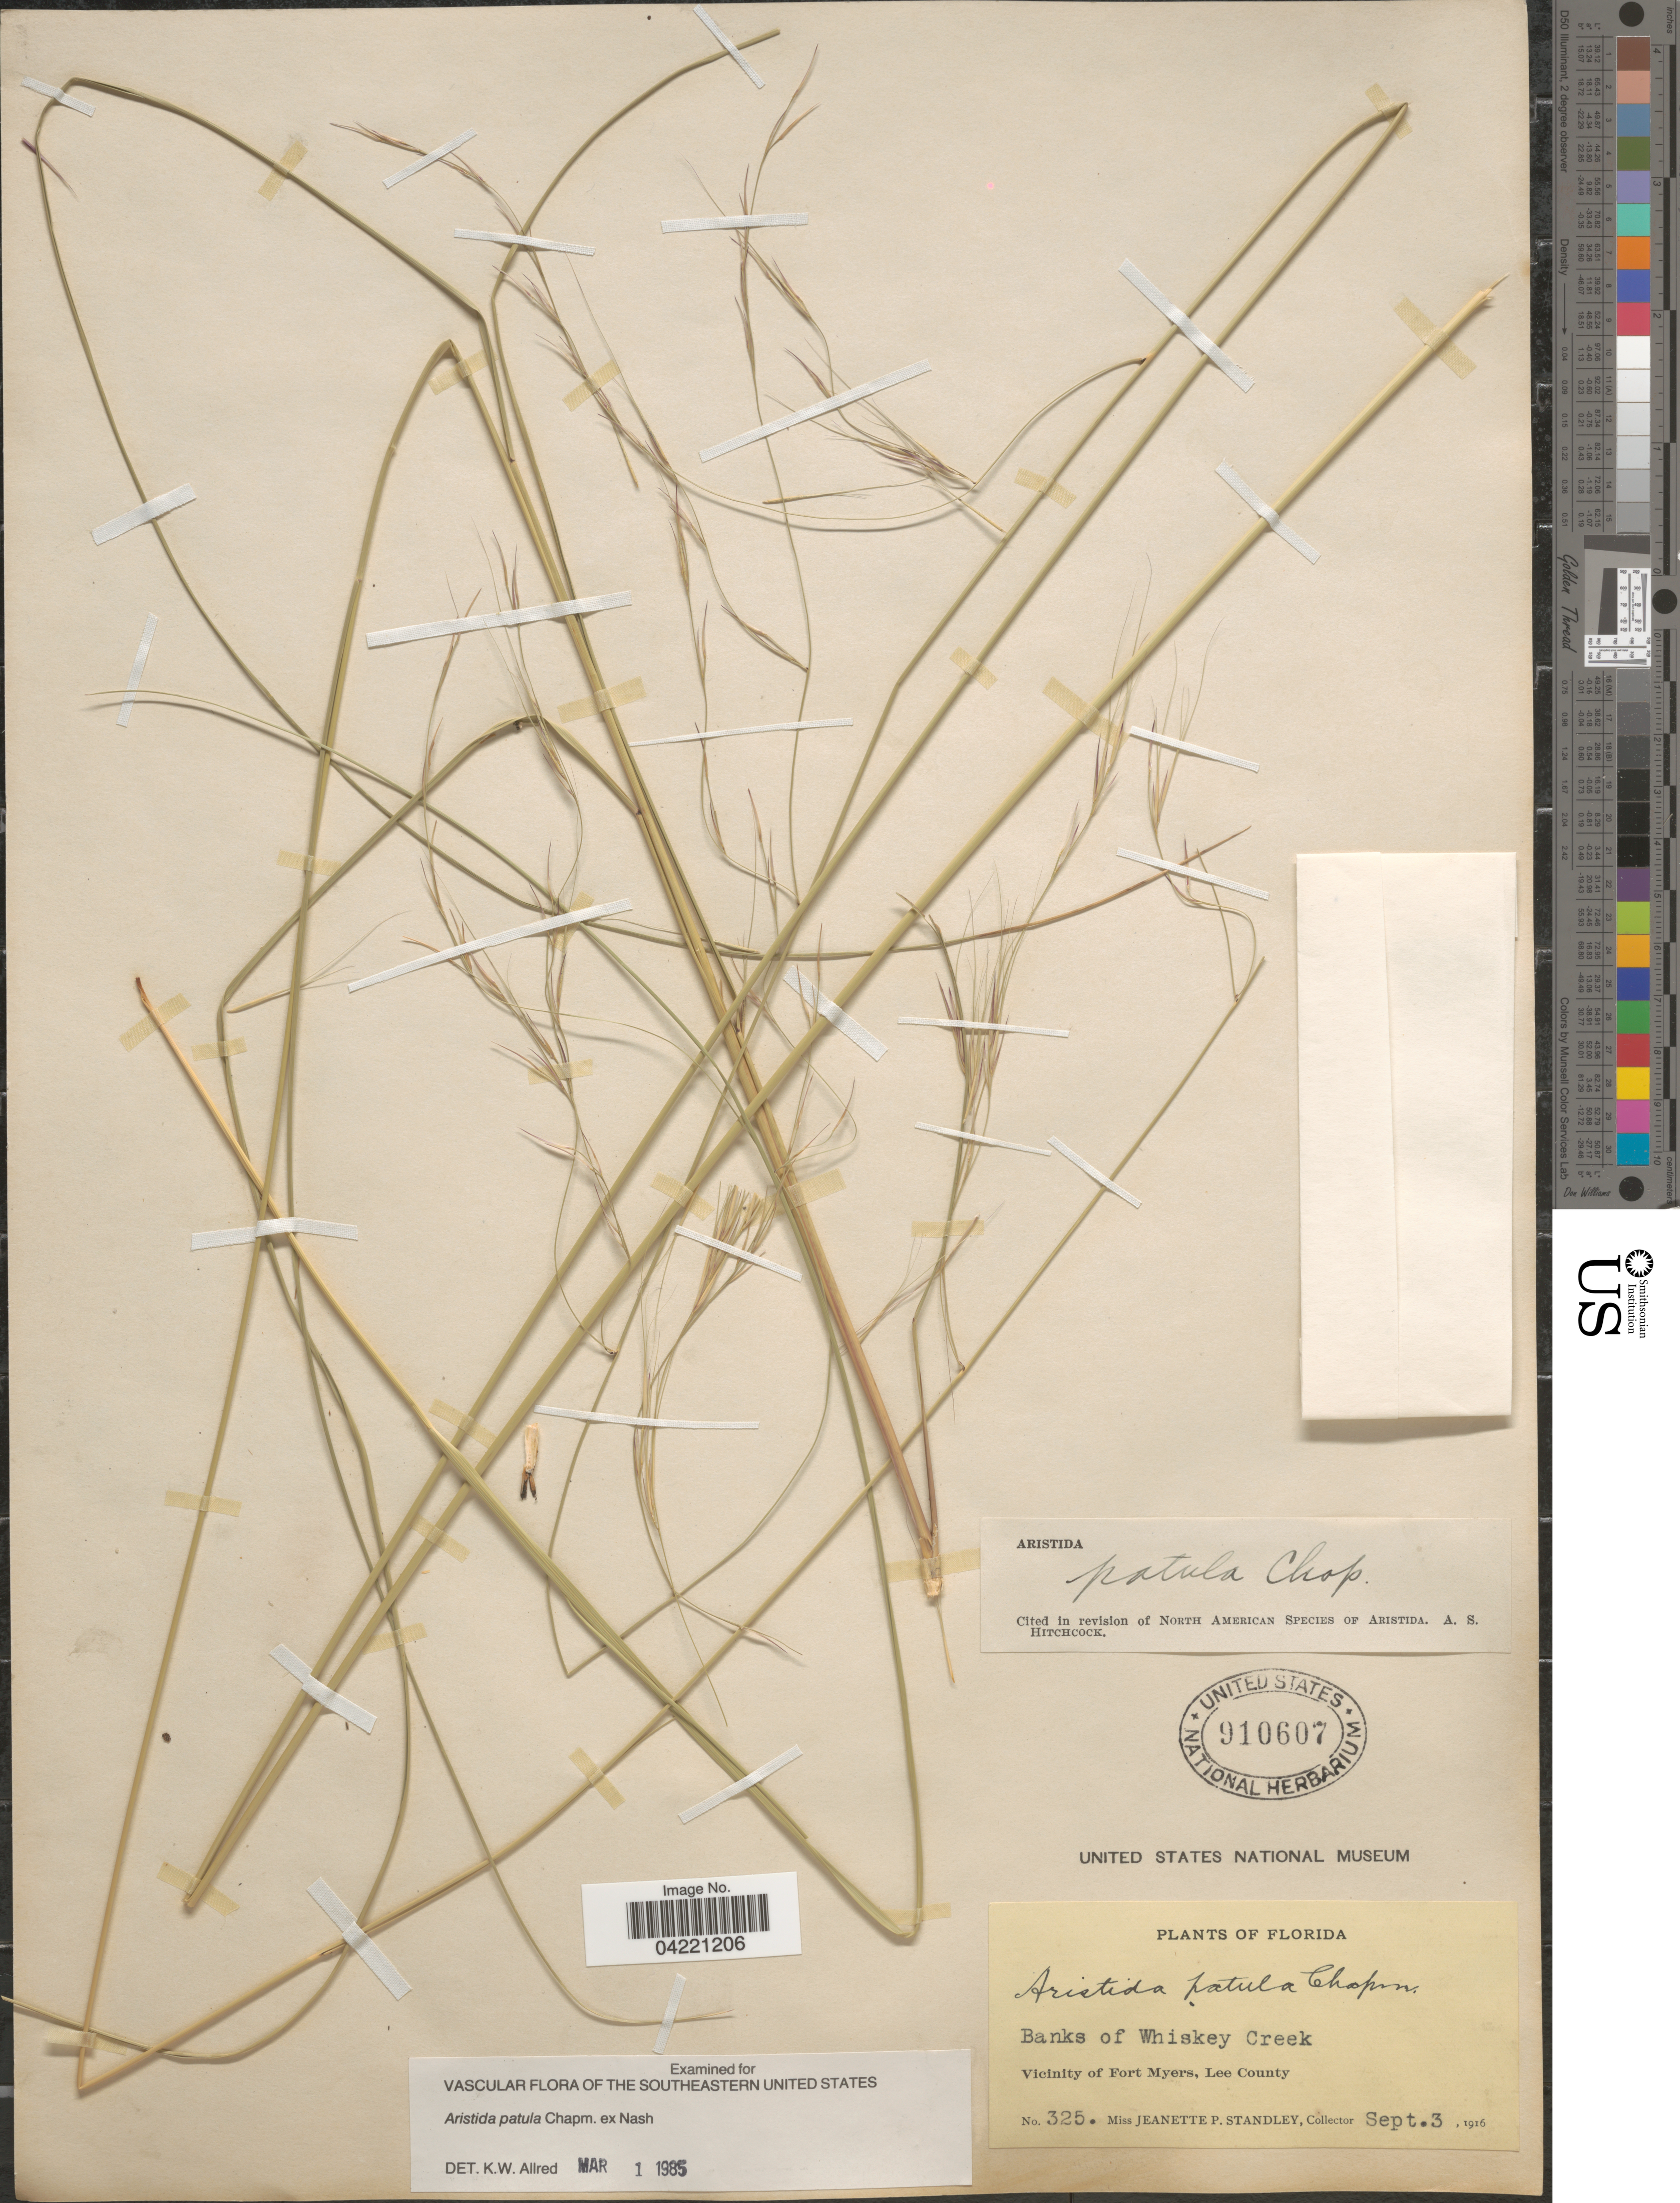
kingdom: Plantae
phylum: Tracheophyta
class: Liliopsida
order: Poales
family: Poaceae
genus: Aristida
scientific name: Aristida patula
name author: Chapm. ex Nash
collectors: J. P. Standley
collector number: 325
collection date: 1916-09-03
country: United States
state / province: Florida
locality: Banks of Whiskey Creek. Vicinity of Fort Myers, Lee County.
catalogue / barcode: US 910607